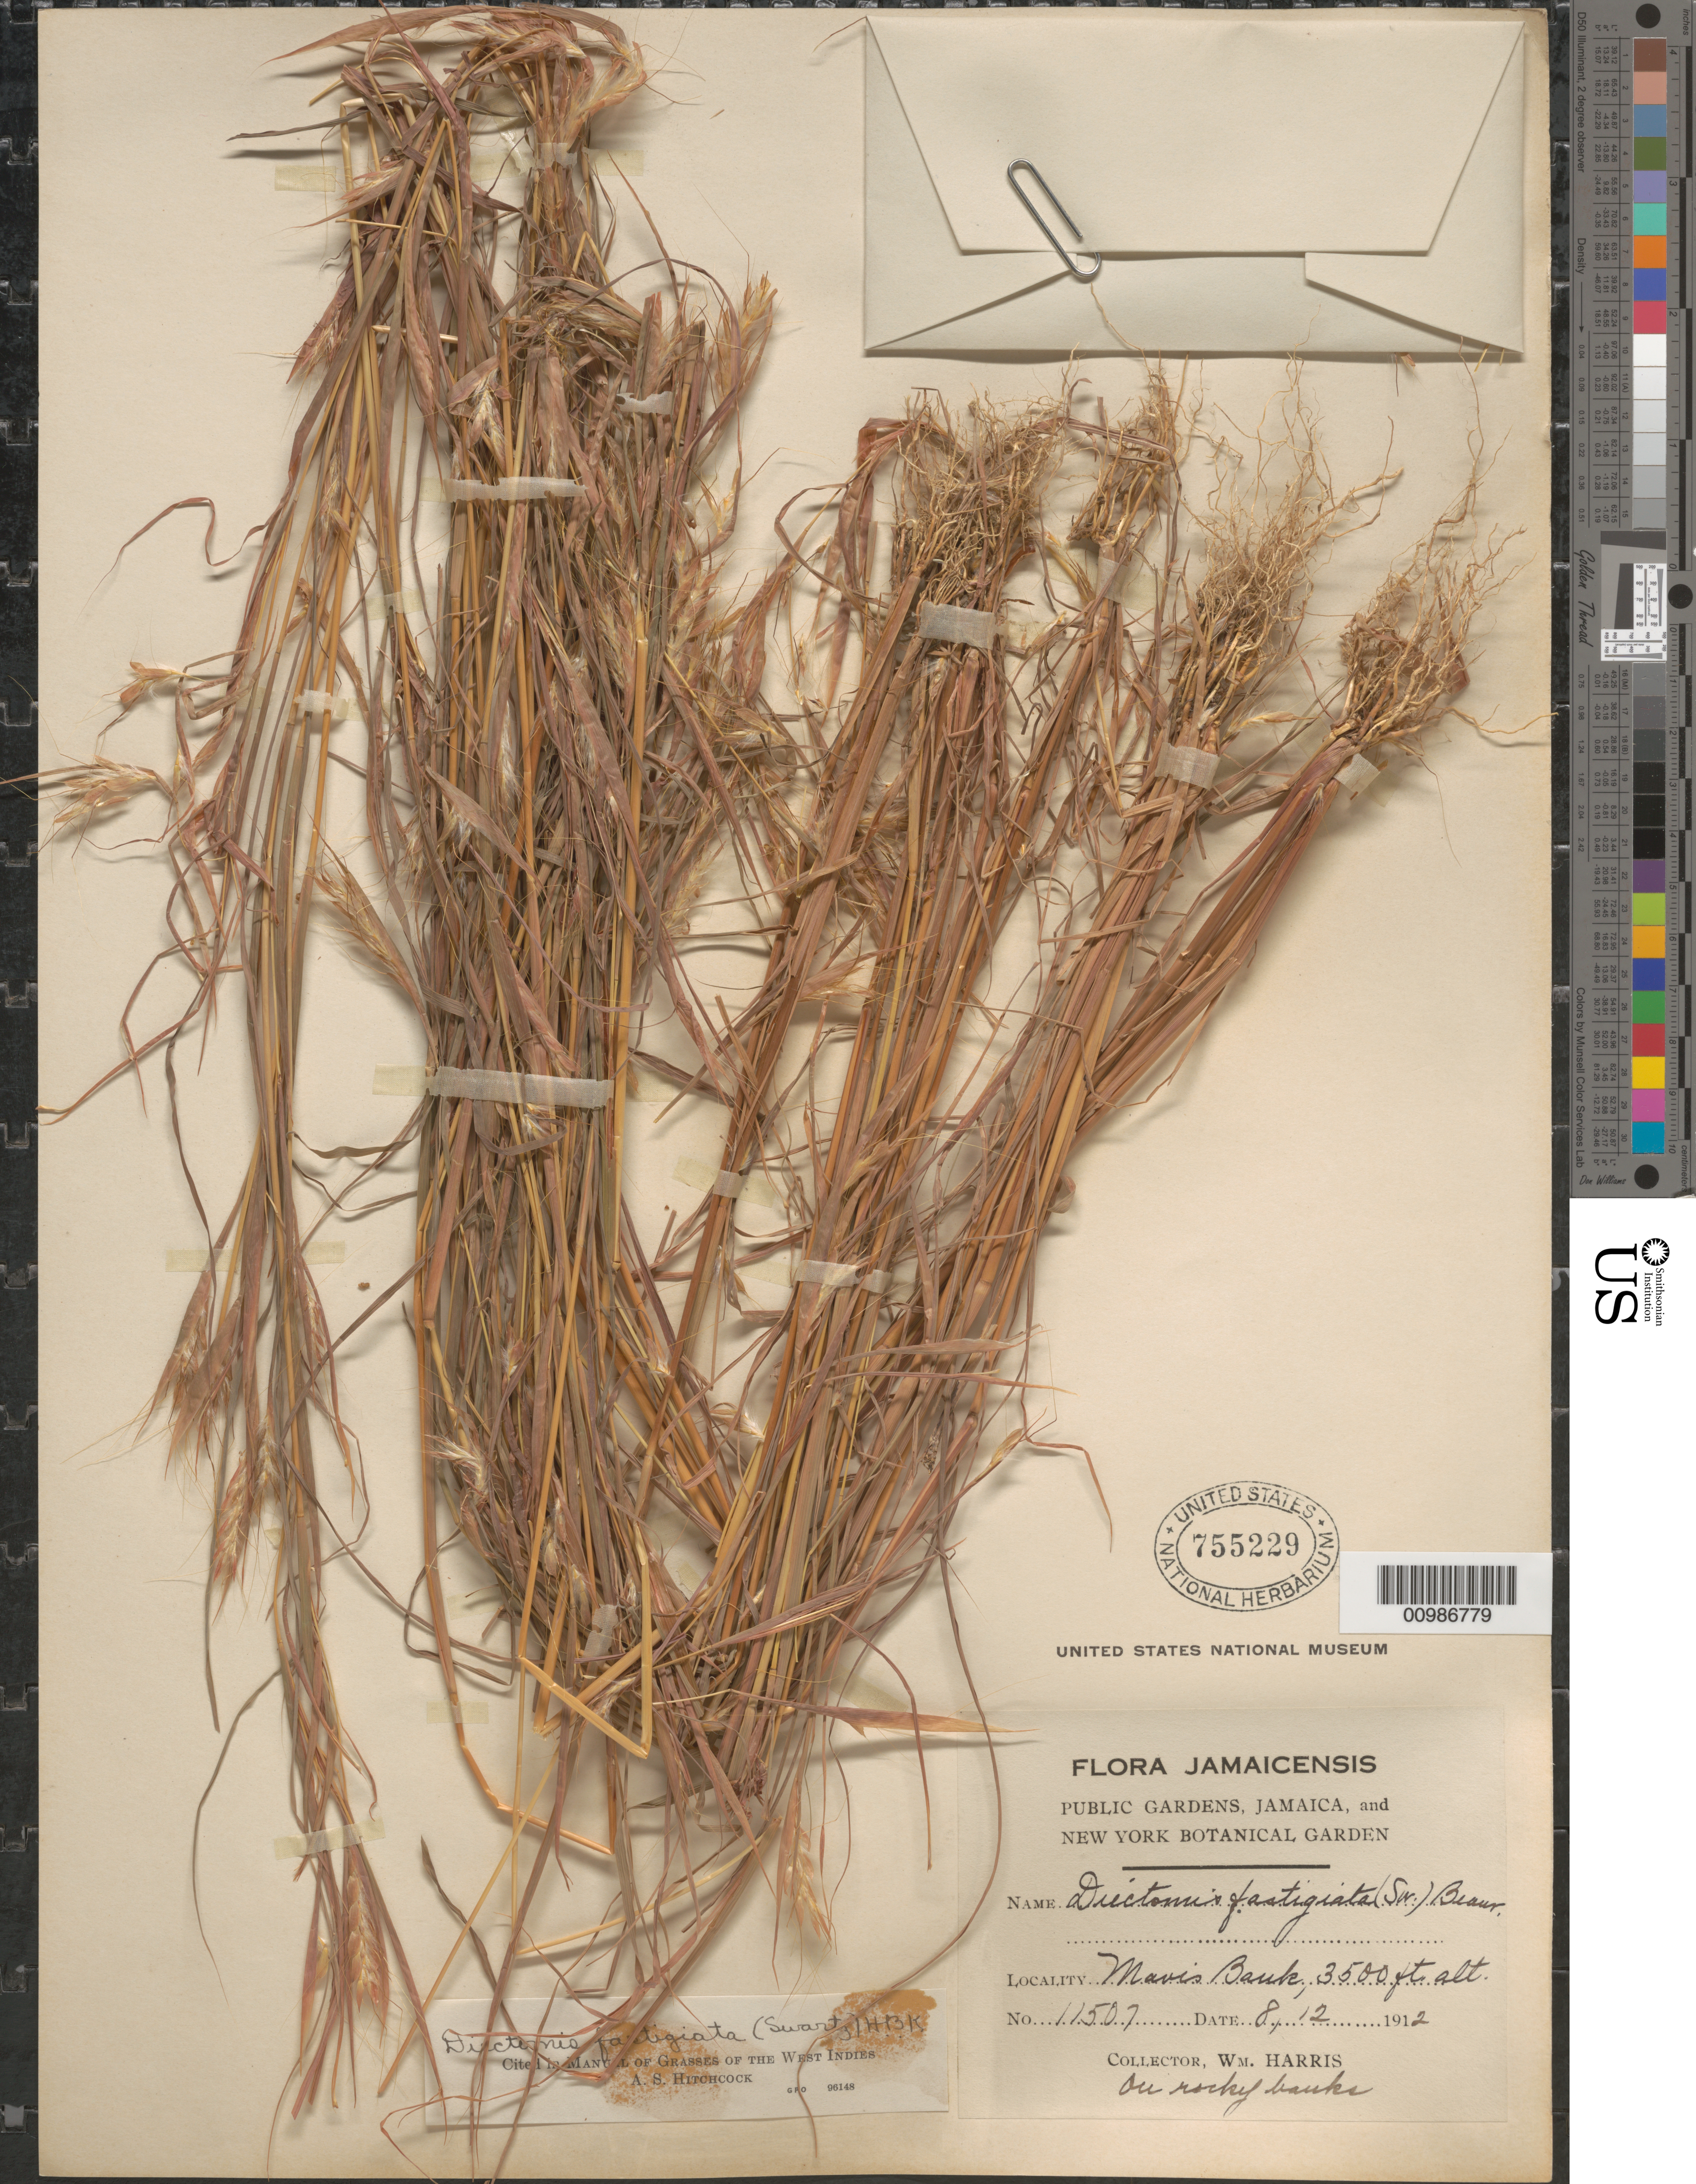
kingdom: Plantae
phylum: Tracheophyta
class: Liliopsida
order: Poales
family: Poaceae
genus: Andropogon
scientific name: Andropogon fastigiatus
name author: Sw.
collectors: W. H. Harris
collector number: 11507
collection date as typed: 12 Aug 1912 or 08 Dec 1912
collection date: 1912-08-12 or 1912-12-08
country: Jamaica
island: Jamaica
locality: City: Mavis Bank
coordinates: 0 N, 0 E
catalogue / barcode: US 755229